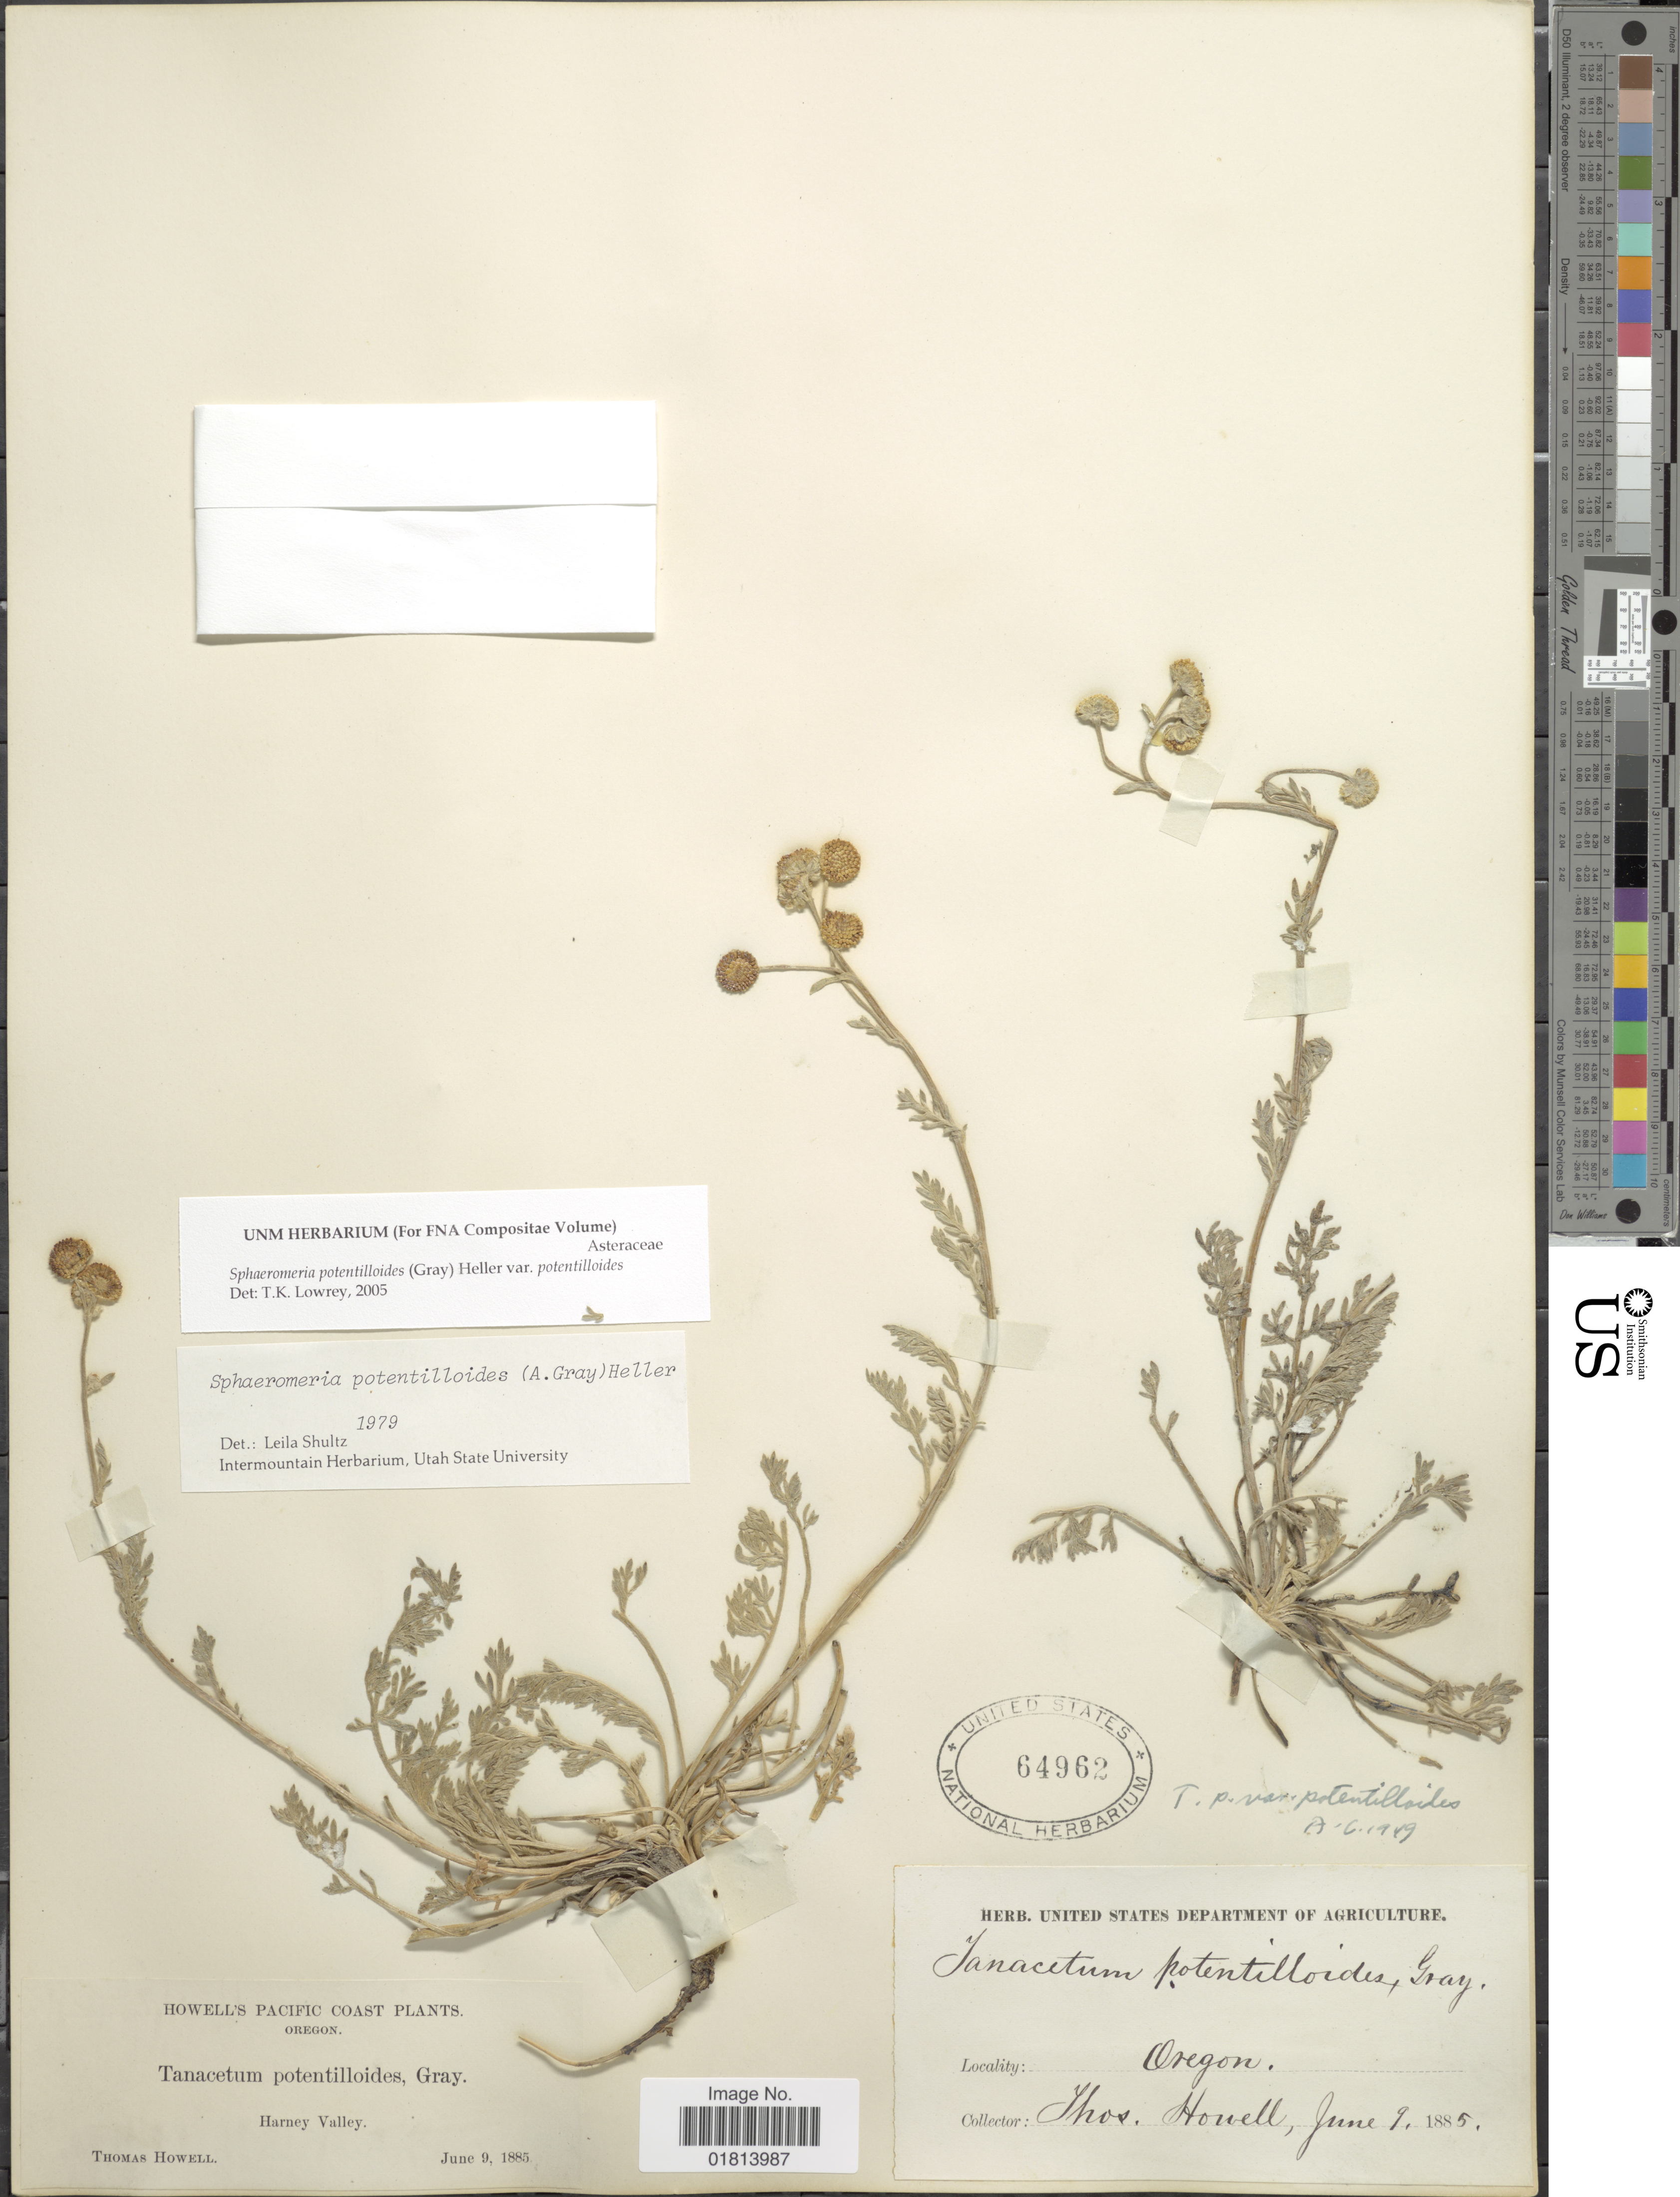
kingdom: Plantae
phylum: Tracheophyta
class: Magnoliopsida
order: Asterales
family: Asteraceae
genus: Sphaeromeria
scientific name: Sphaeromeria potentilloides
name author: (A. Gray) A. Heller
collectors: T. Howell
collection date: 1885-06-09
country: United States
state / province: Oregon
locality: Howell's Pacific Coast. Harney Valley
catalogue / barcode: US 64962